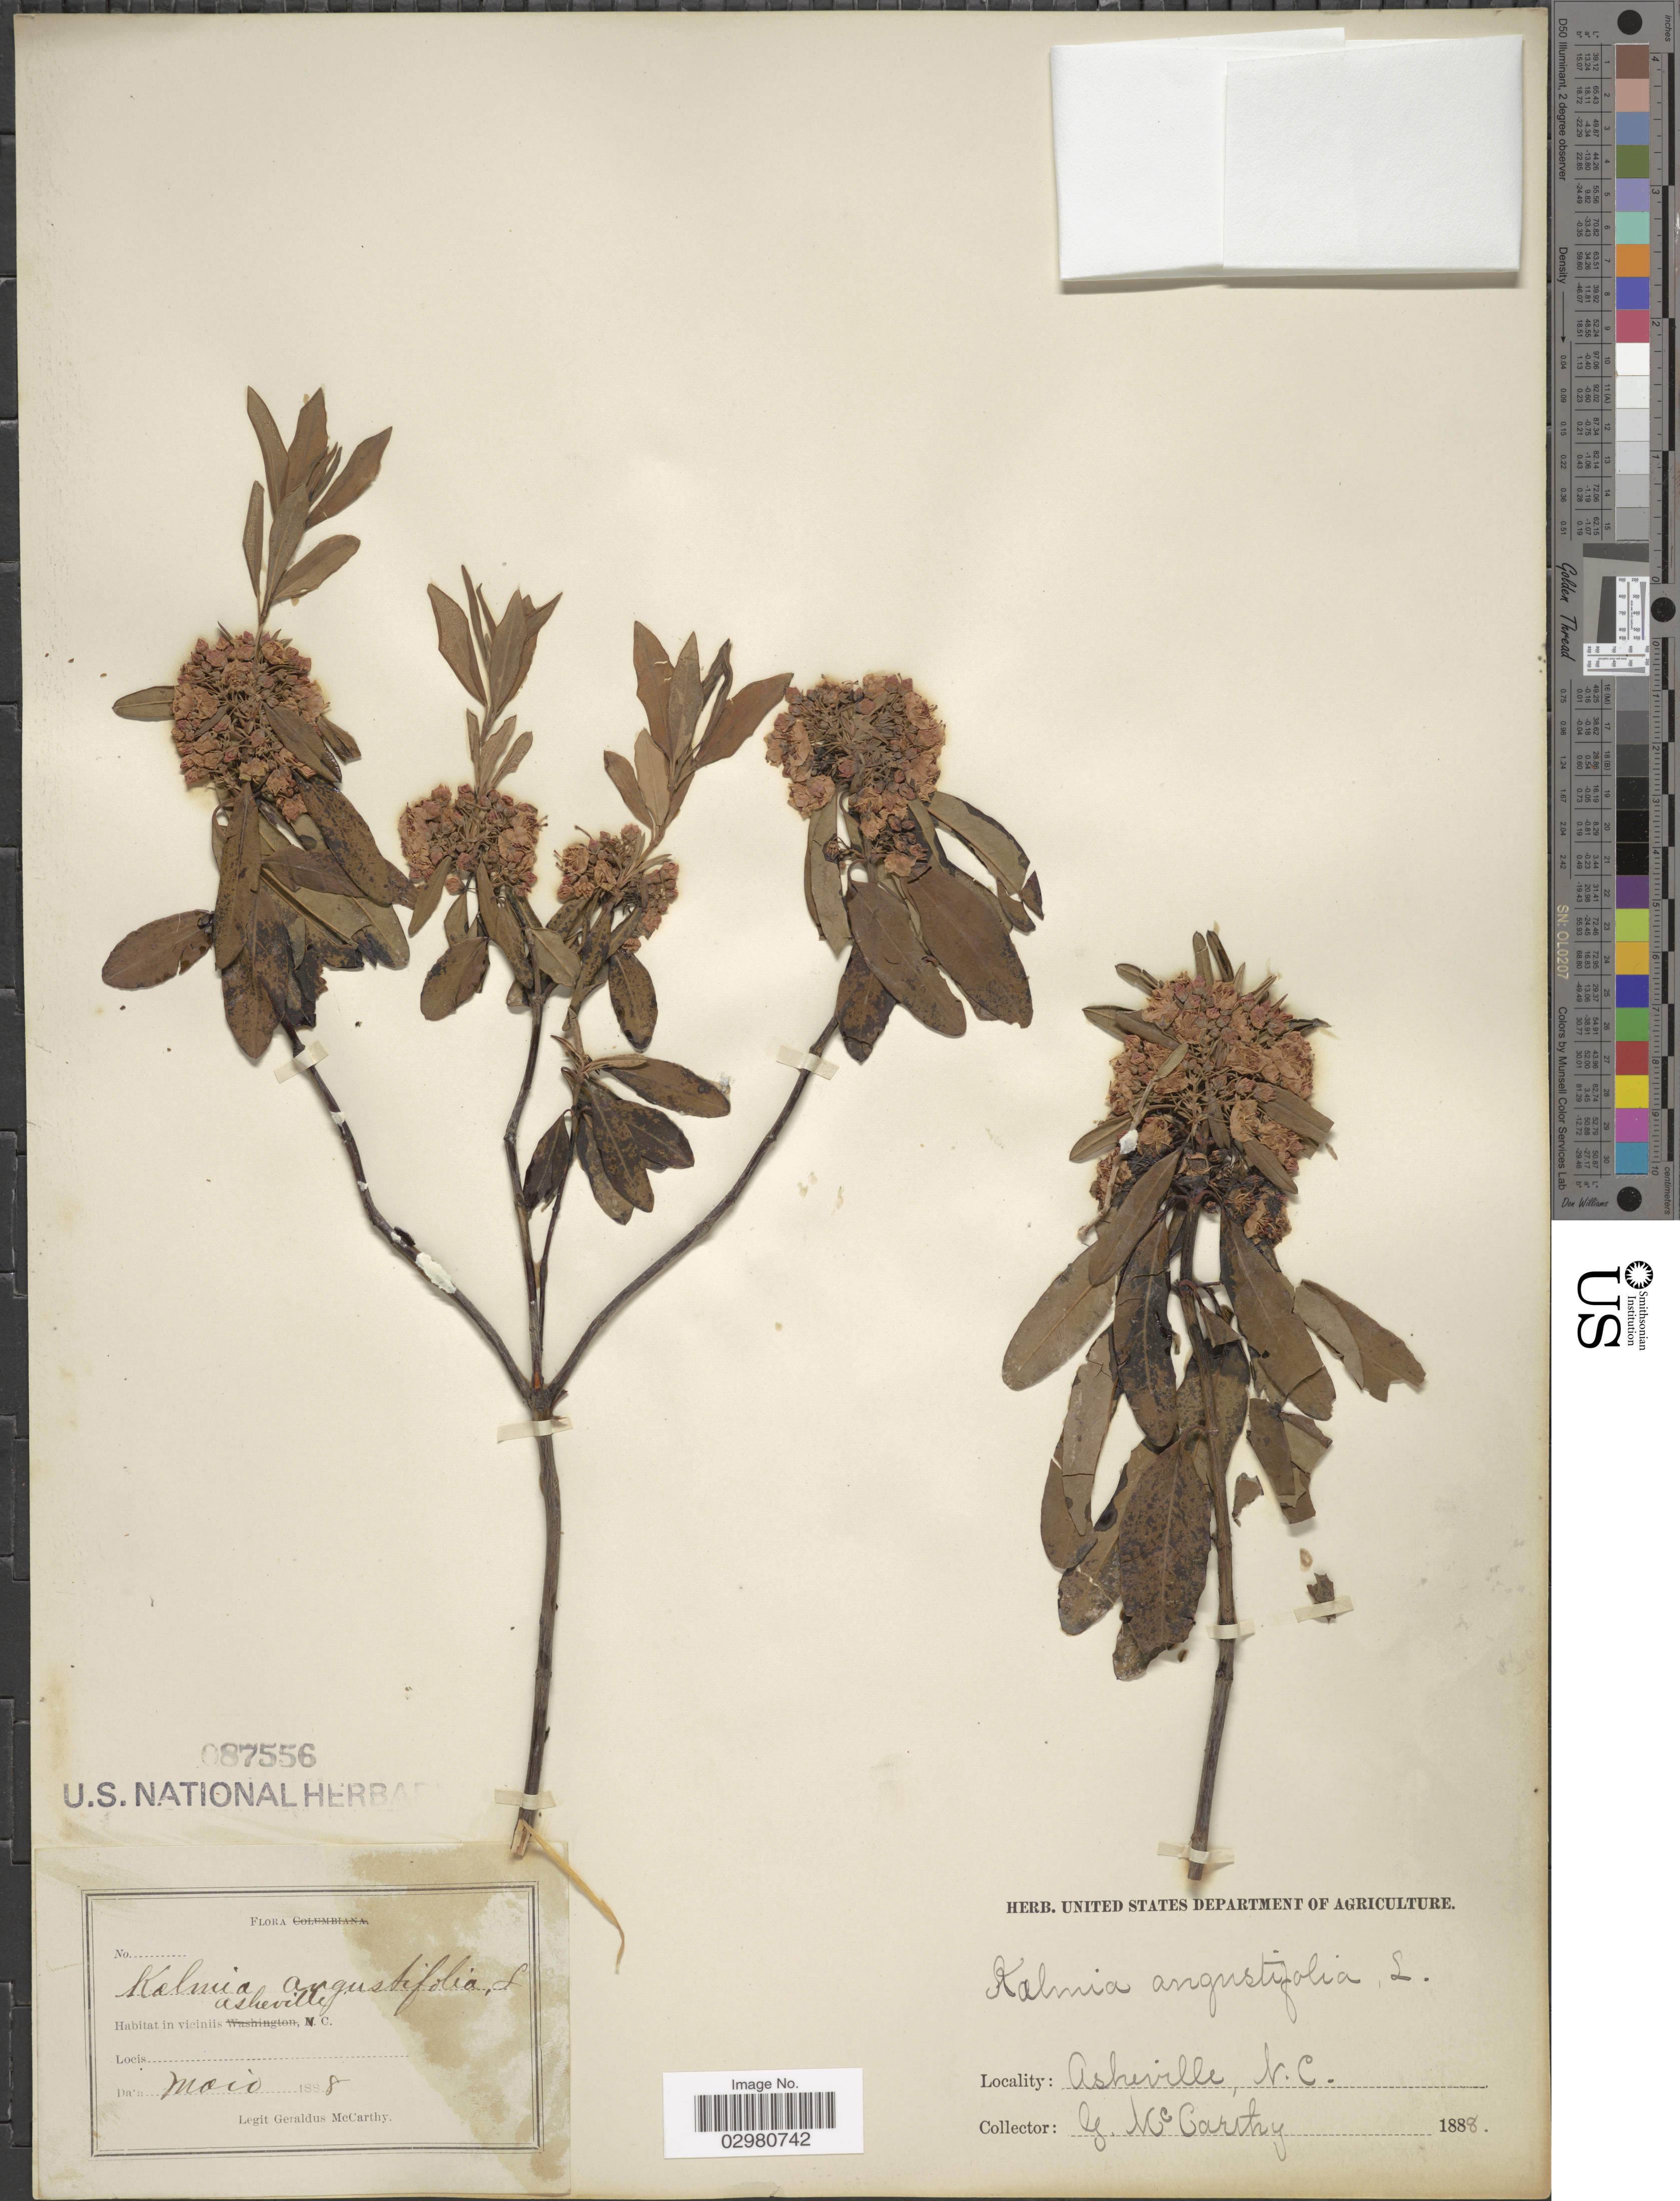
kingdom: Plantae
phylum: Tracheophyta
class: Magnoliopsida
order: Ericales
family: Ericaceae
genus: Kalmia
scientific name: Kalmia angustifolia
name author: L.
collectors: G. McCarthy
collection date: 1888-05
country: United States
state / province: North Carolina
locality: In viciniis Asheville.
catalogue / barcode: US 87556